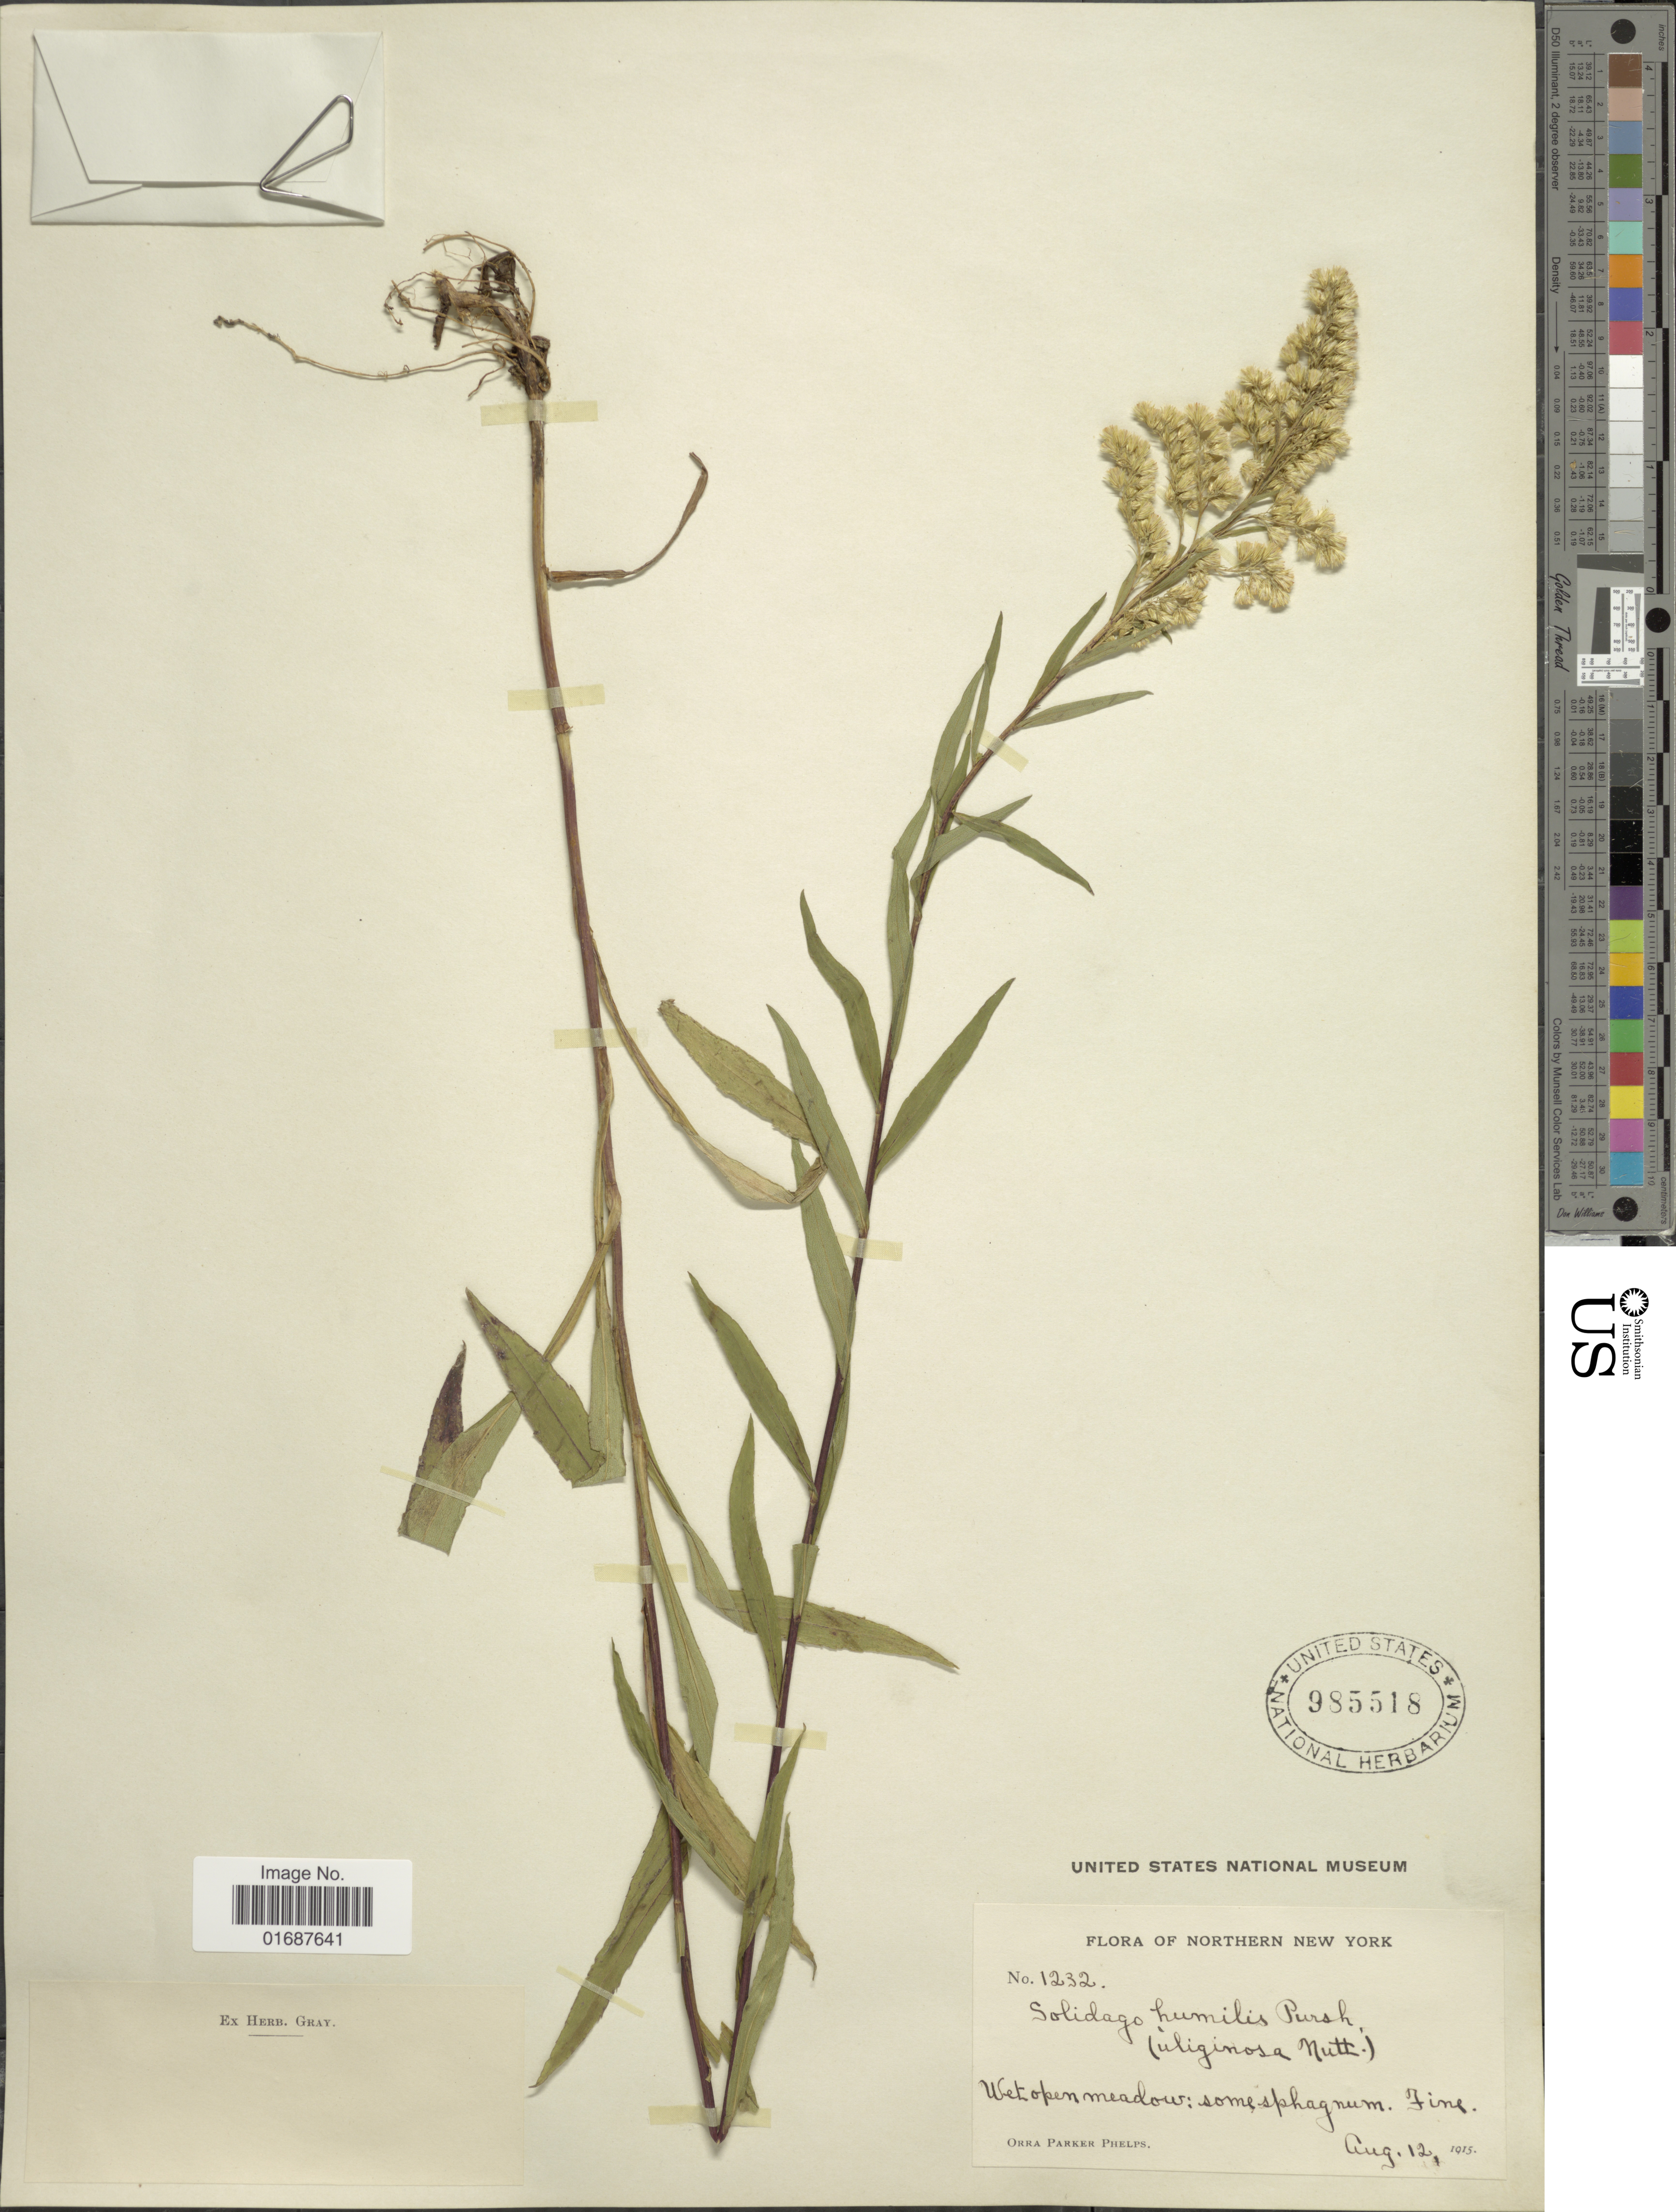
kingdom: Plantae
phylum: Tracheophyta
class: Magnoliopsida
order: Asterales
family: Asteraceae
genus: Solidago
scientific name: Solidago uliginosa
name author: Nutt.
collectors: O. P. Phelps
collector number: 1232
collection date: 1915-08-12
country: United States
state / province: New York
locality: Northern New York. Fine [interpreted]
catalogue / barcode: US 985518